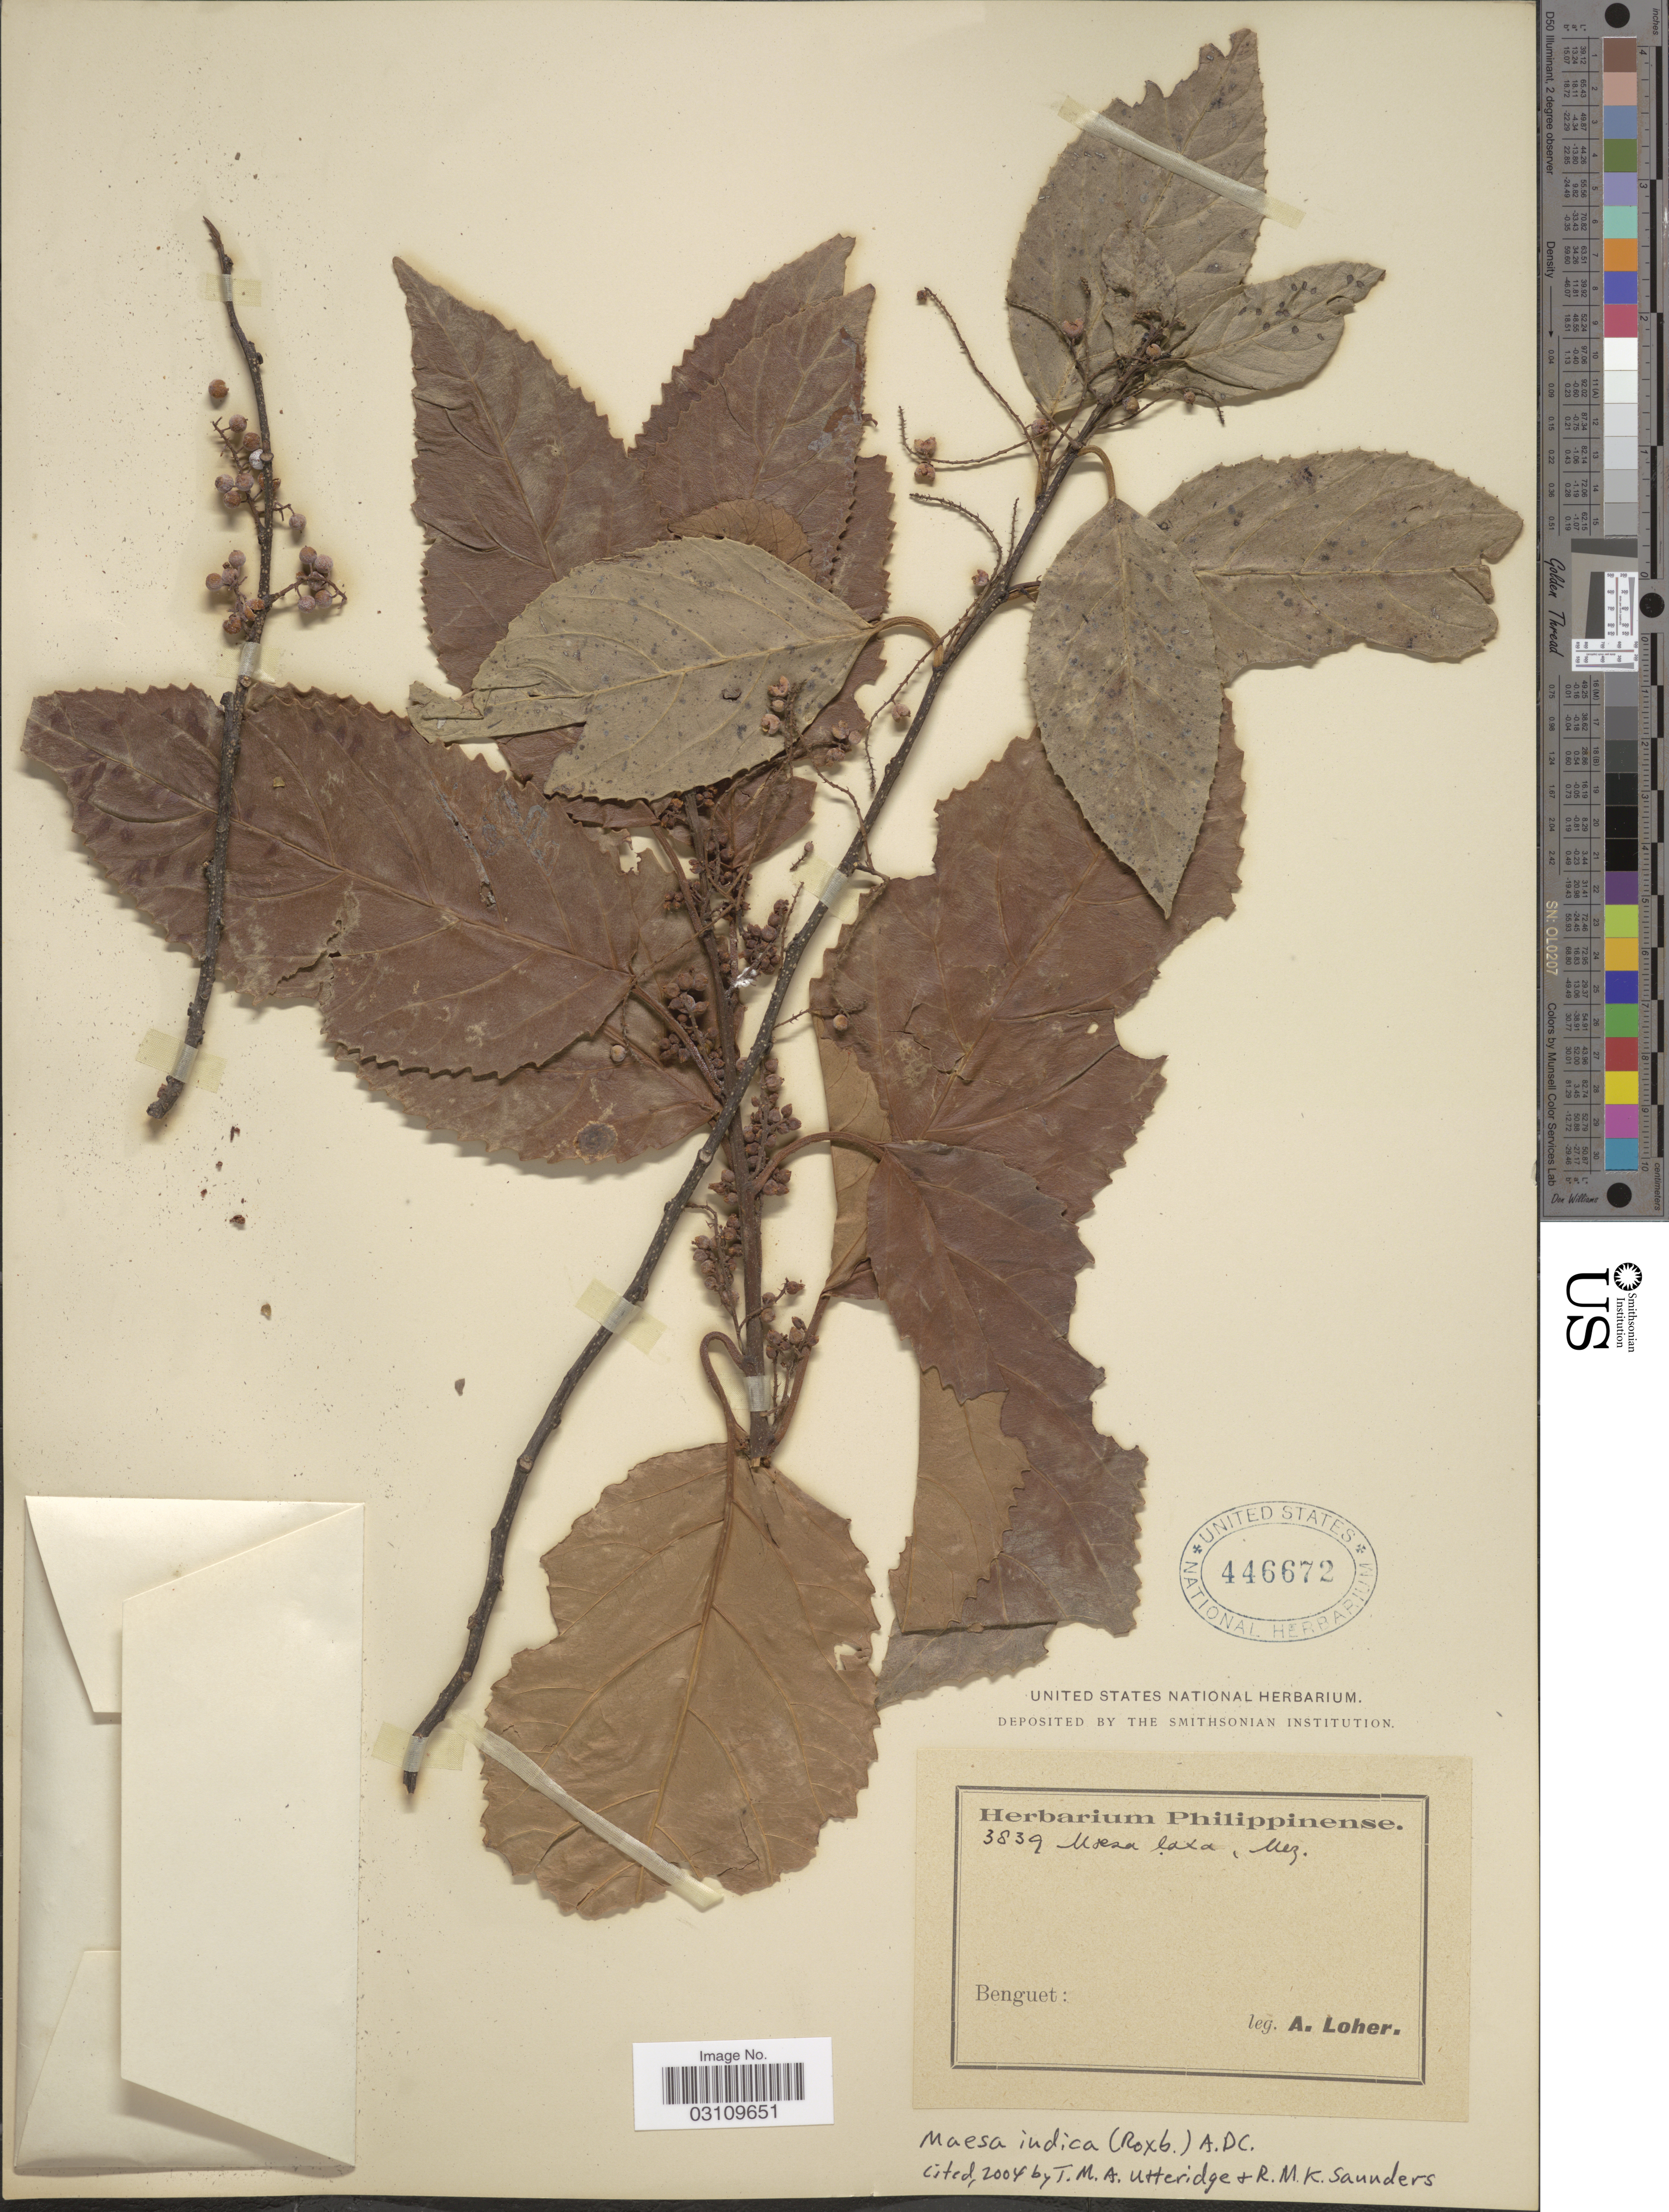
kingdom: Plantae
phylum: Tracheophyta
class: Magnoliopsida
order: Ericales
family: Primulaceae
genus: Maesa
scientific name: Maesa indica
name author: (Roxb.) A. DC.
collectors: A. Loher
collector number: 3839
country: Philippines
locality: Benguet.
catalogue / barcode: US 446672